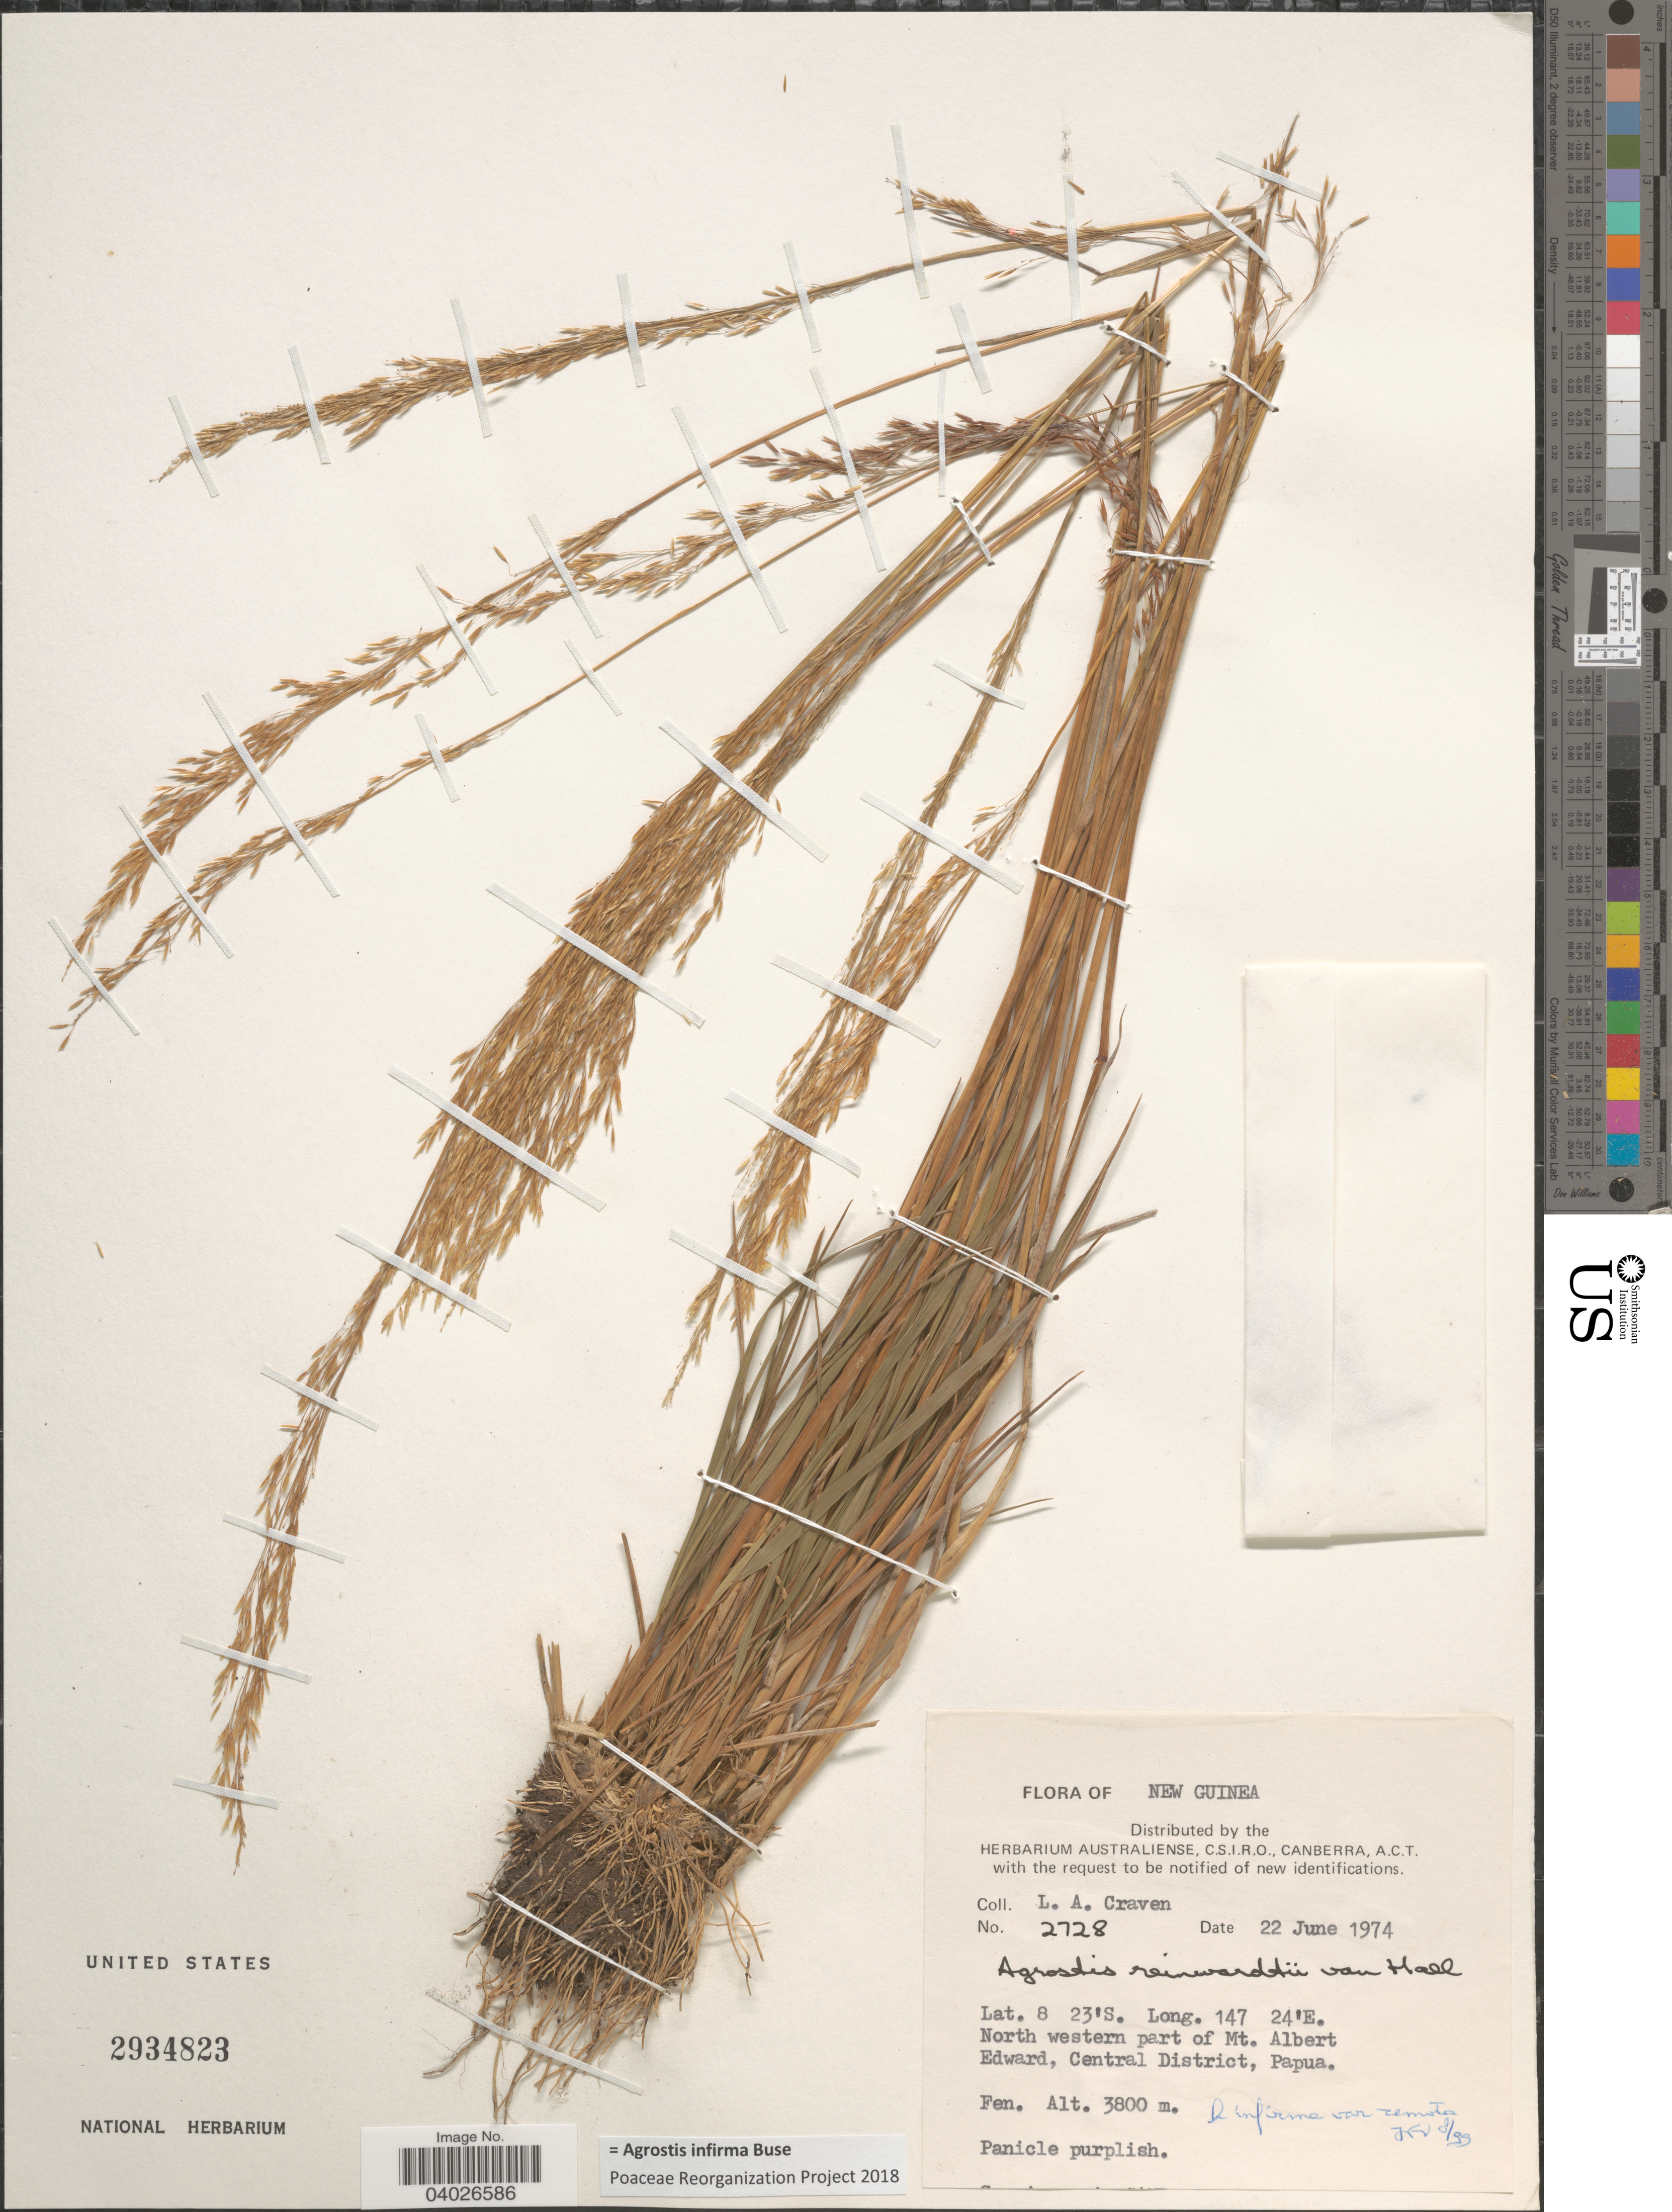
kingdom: Plantae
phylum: Tracheophyta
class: Liliopsida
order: Poales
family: Poaceae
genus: Agrostis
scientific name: Agrostis infirma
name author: Büse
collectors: L. A. Craven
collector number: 2728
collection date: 1974-06-22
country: Papua New Guinea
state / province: Central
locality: New Guinea. North western part of Mt. Albert Edward, Central District, Papua.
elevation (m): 3800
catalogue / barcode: US 2934823